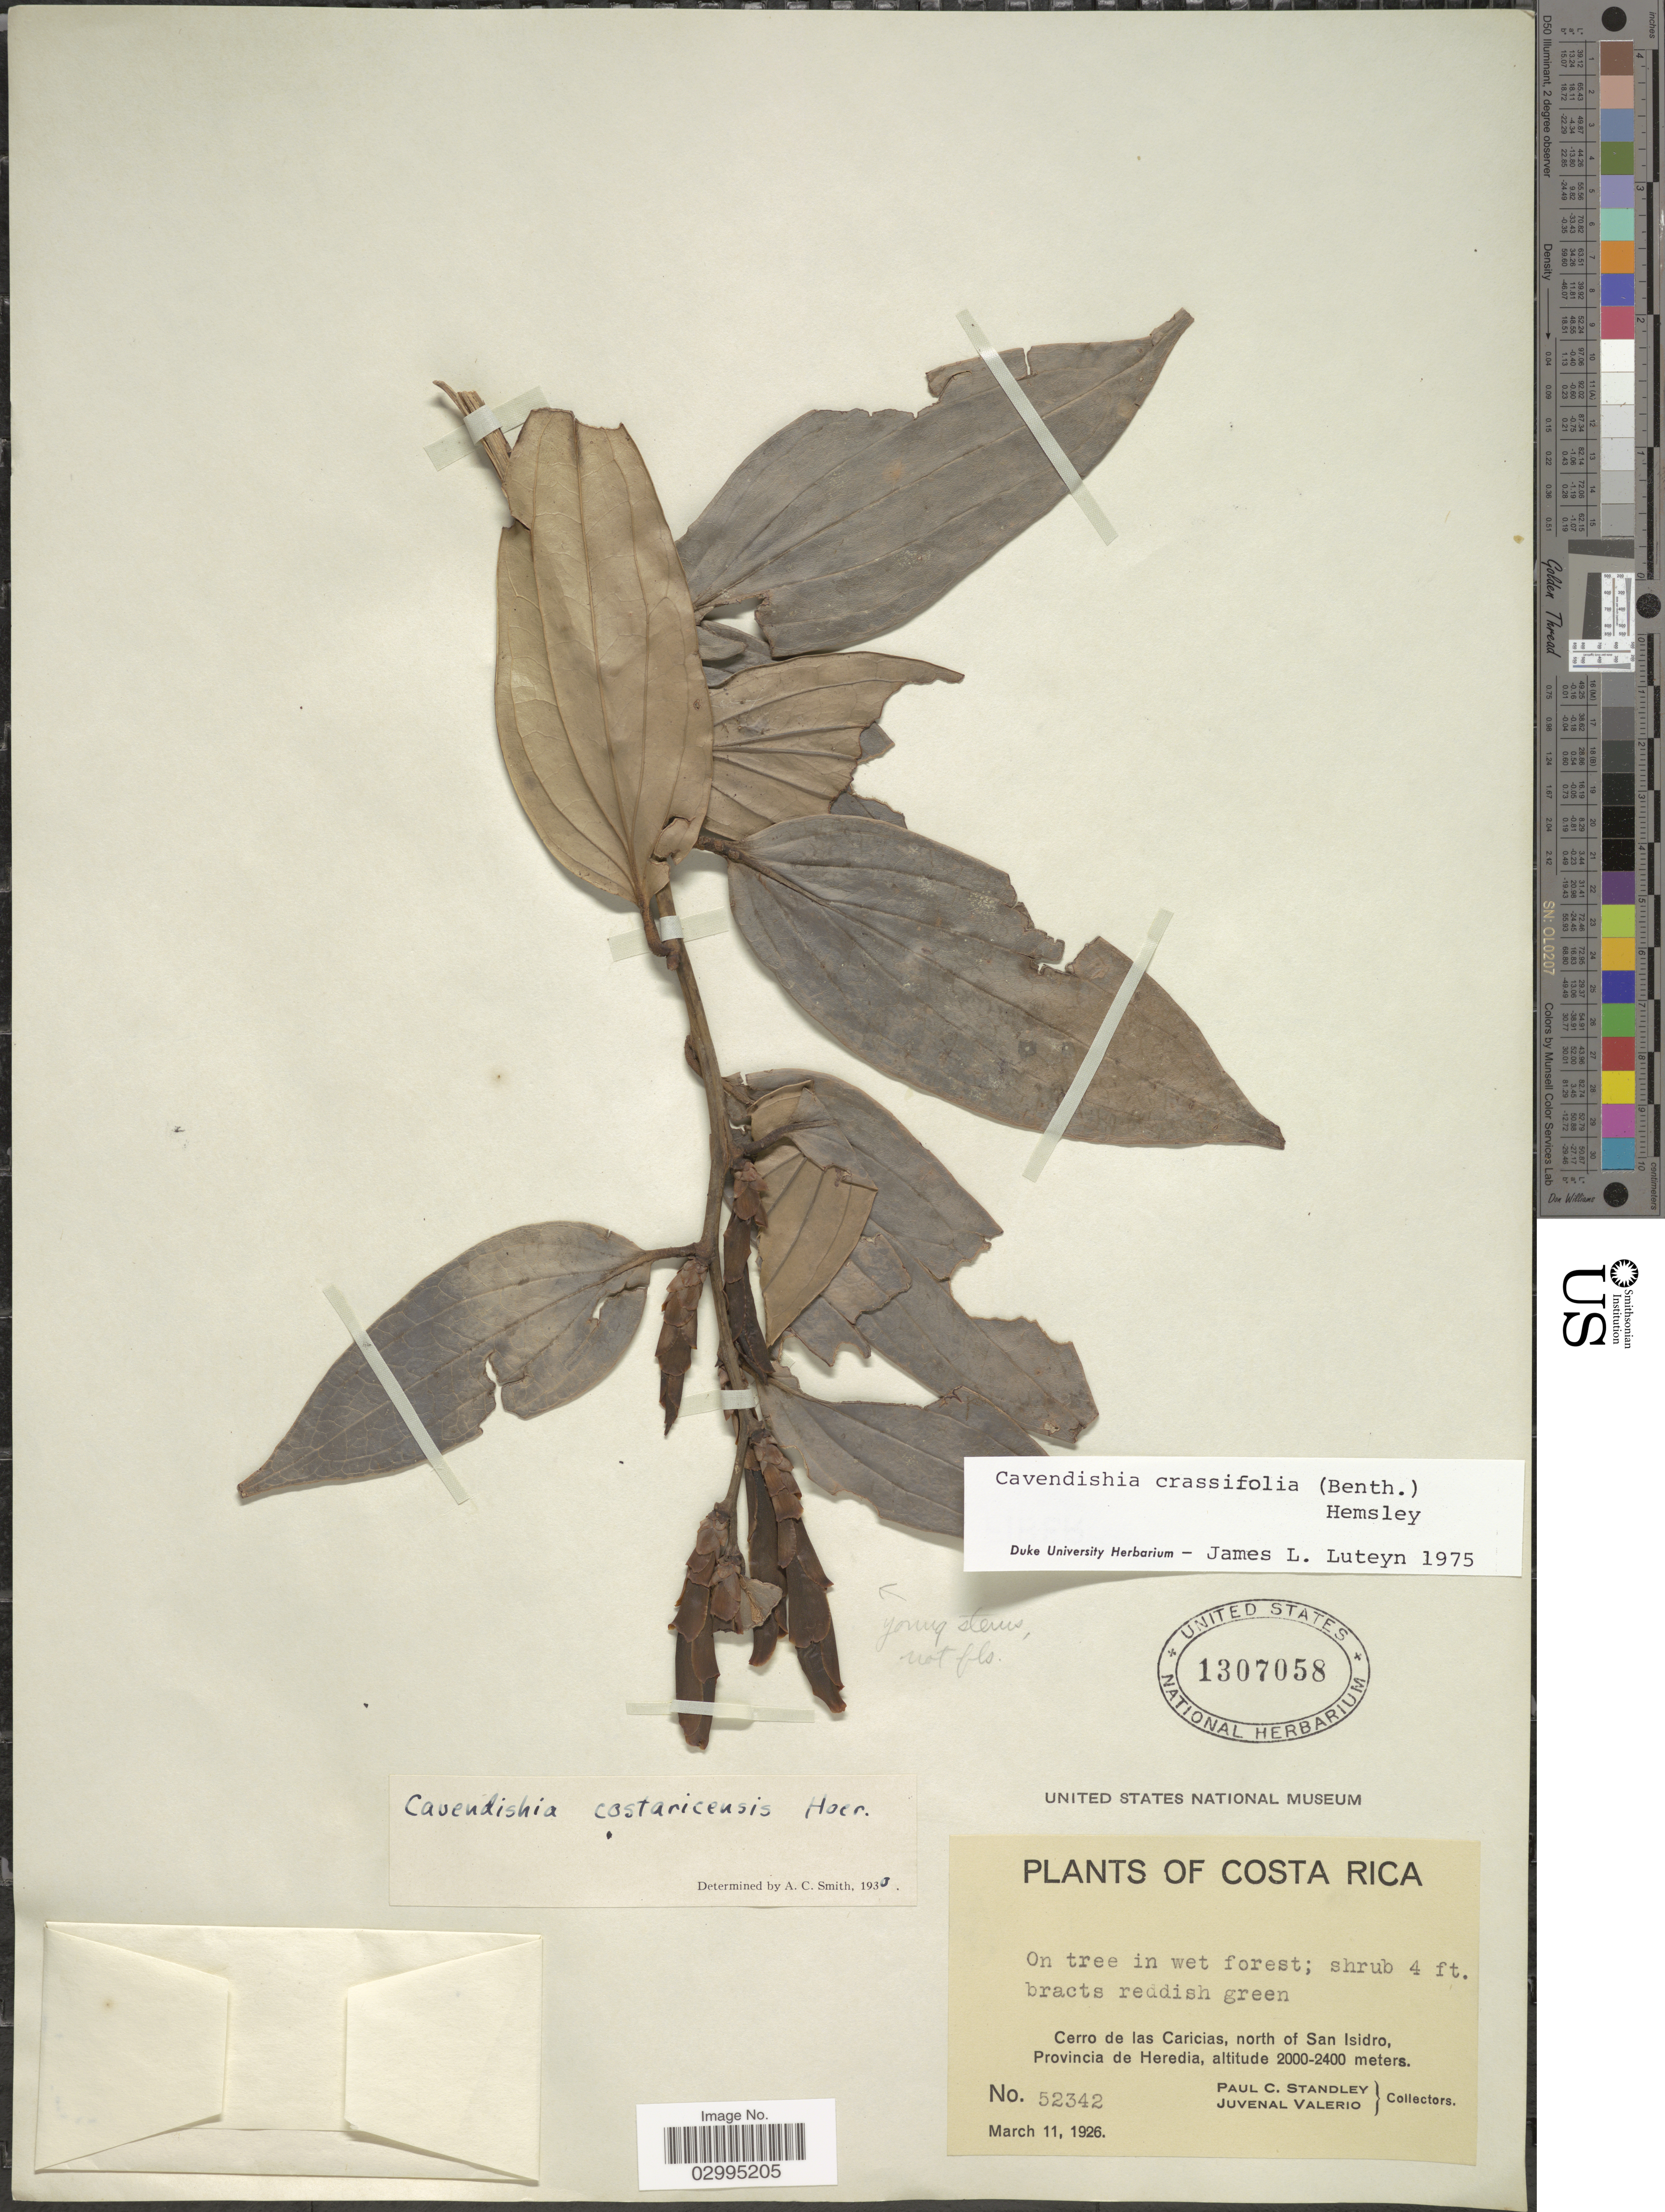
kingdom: Plantae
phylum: Tracheophyta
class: Magnoliopsida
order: Ericales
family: Ericaceae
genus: Cavendishia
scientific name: Cavendishia crassifolia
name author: (Benth.) Hemsl.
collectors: P. C. Standley & J. Valerio R.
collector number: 52342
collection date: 1926-03-11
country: Costa Rica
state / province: Heredia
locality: Cerros de las Caricias, north of San Isidro, Provincia de Heredia.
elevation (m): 2000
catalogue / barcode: US 1307058